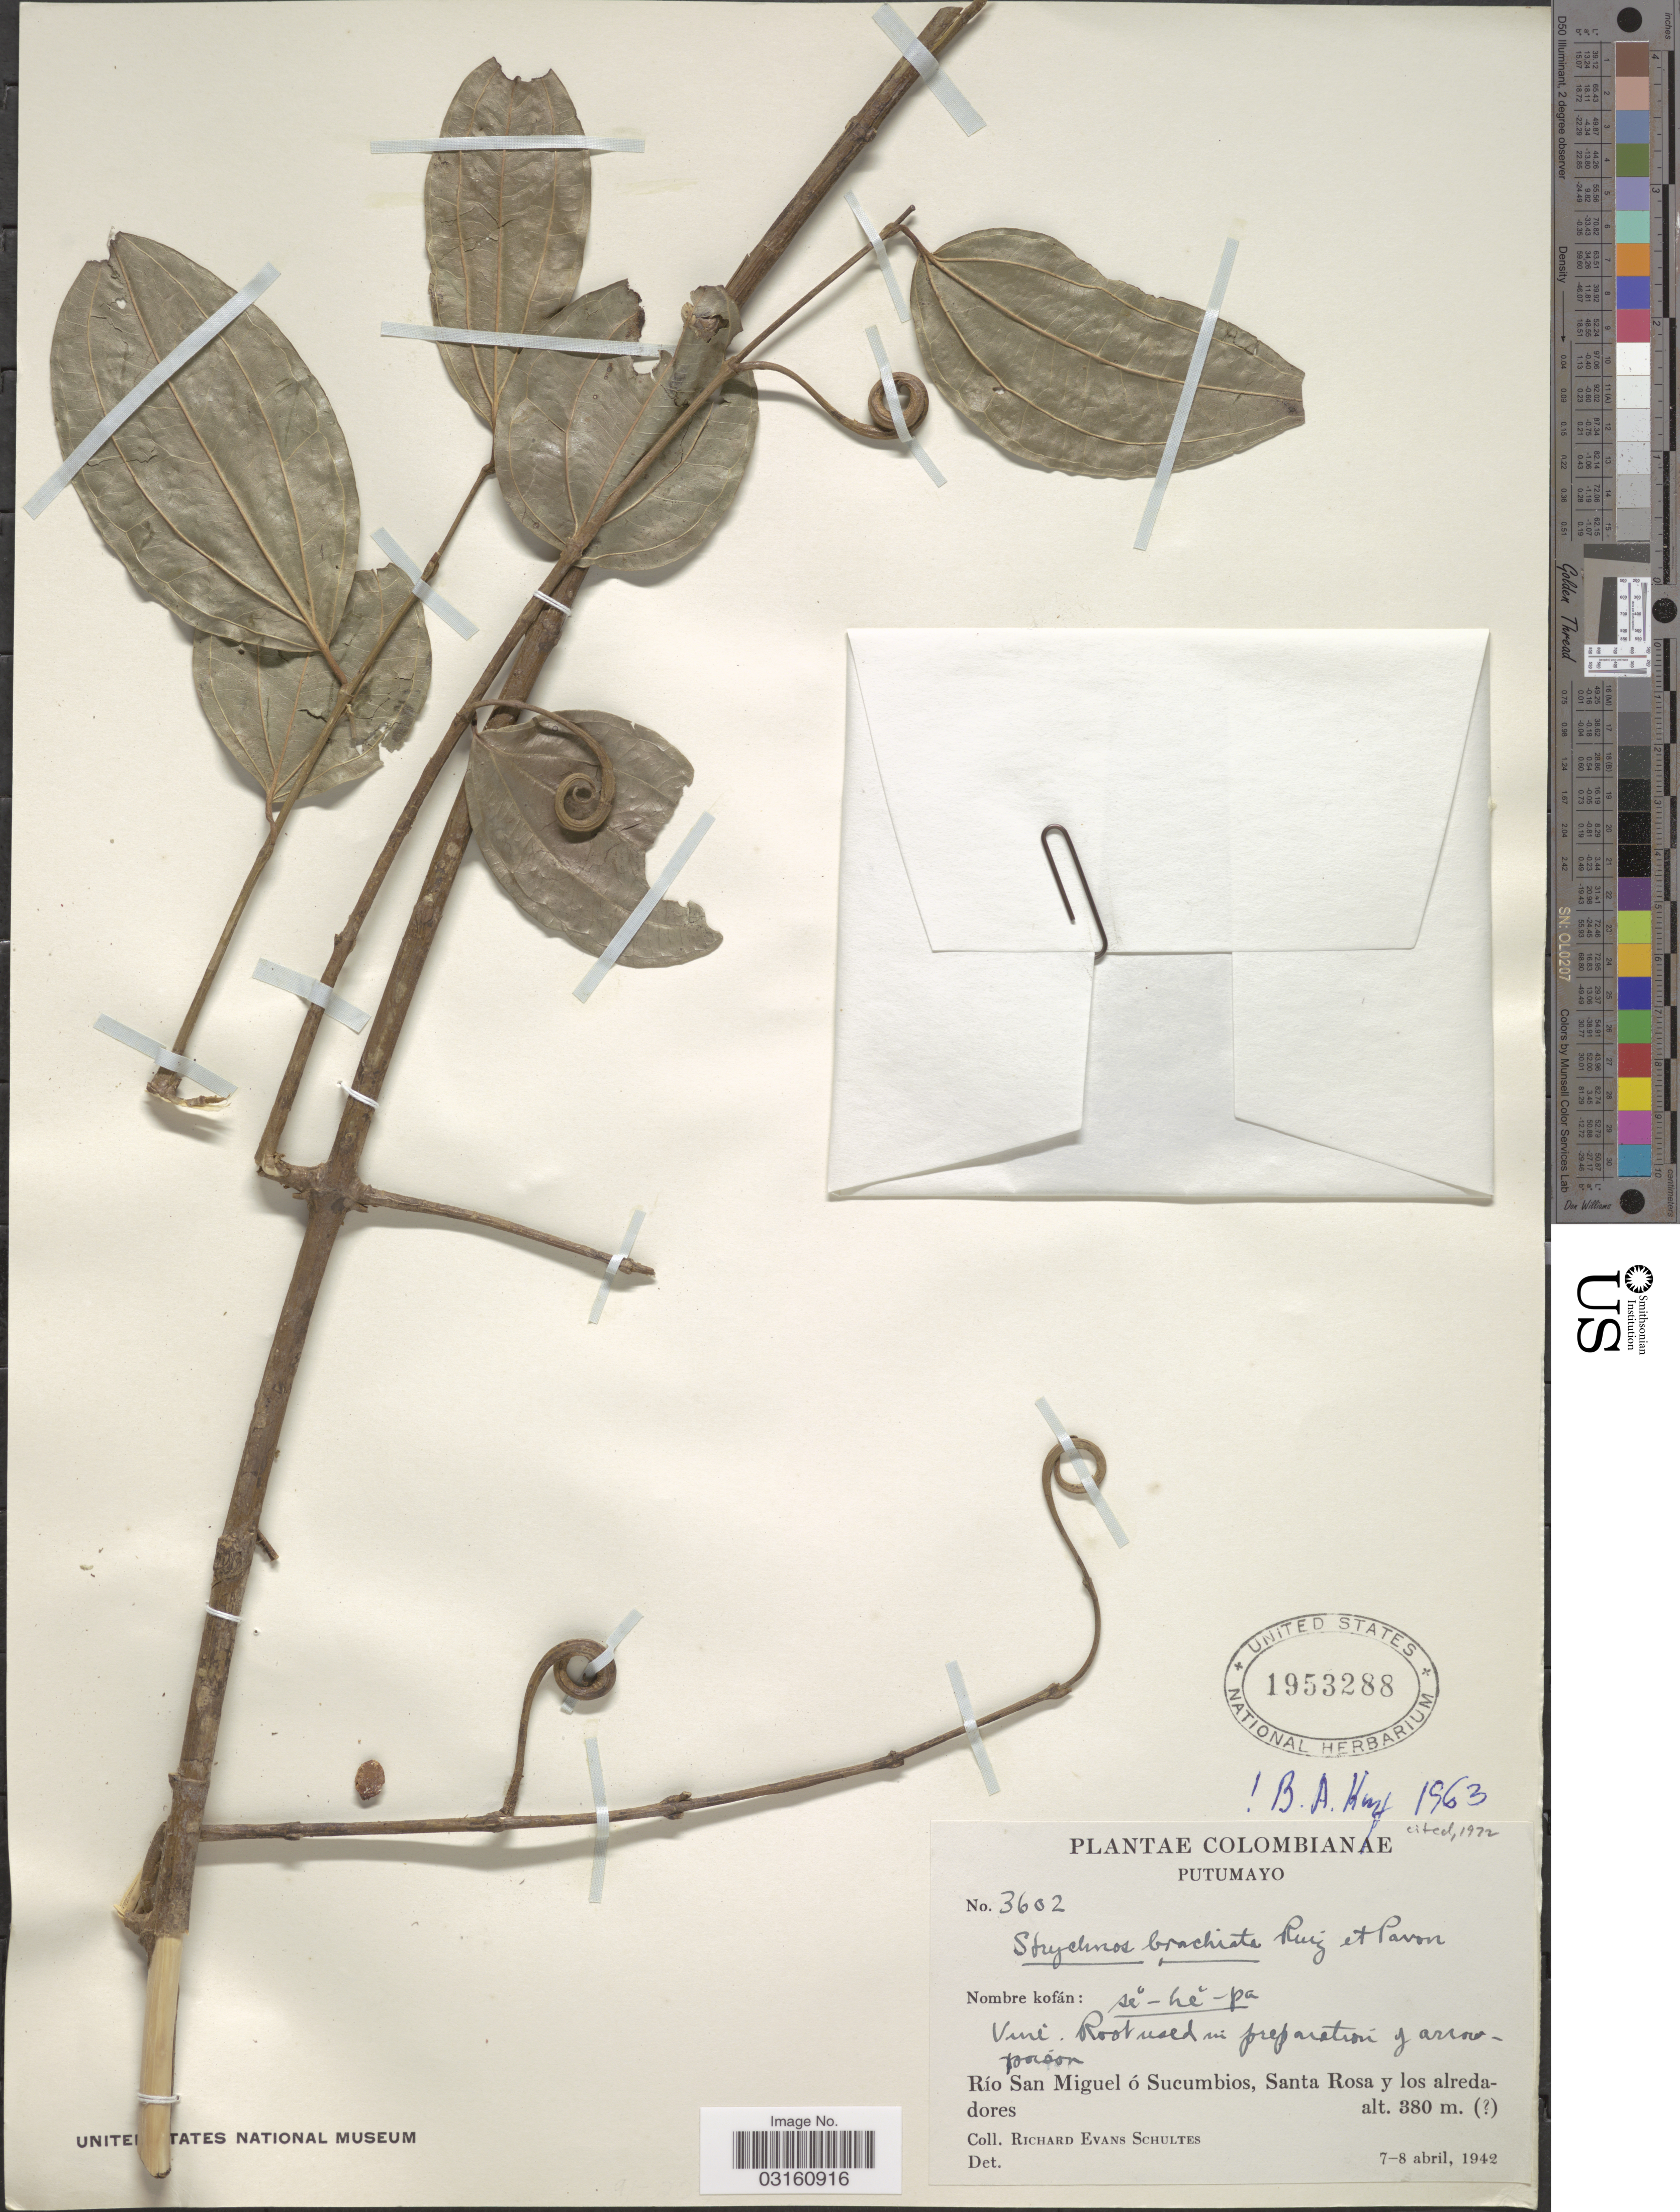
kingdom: Plantae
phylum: Tracheophyta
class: Magnoliopsida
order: Gentianales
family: Loganiaceae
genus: Strychnos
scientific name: Strychnos brachiata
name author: Ruiz & Pav.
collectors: R. E. Schultes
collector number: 3602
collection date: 1942-04-07/1942-04-08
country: Colombia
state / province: Putumayo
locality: Río San Miguel ó Sucumbios, Santa Rosa y los alrededores.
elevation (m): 380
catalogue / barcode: US 1953288